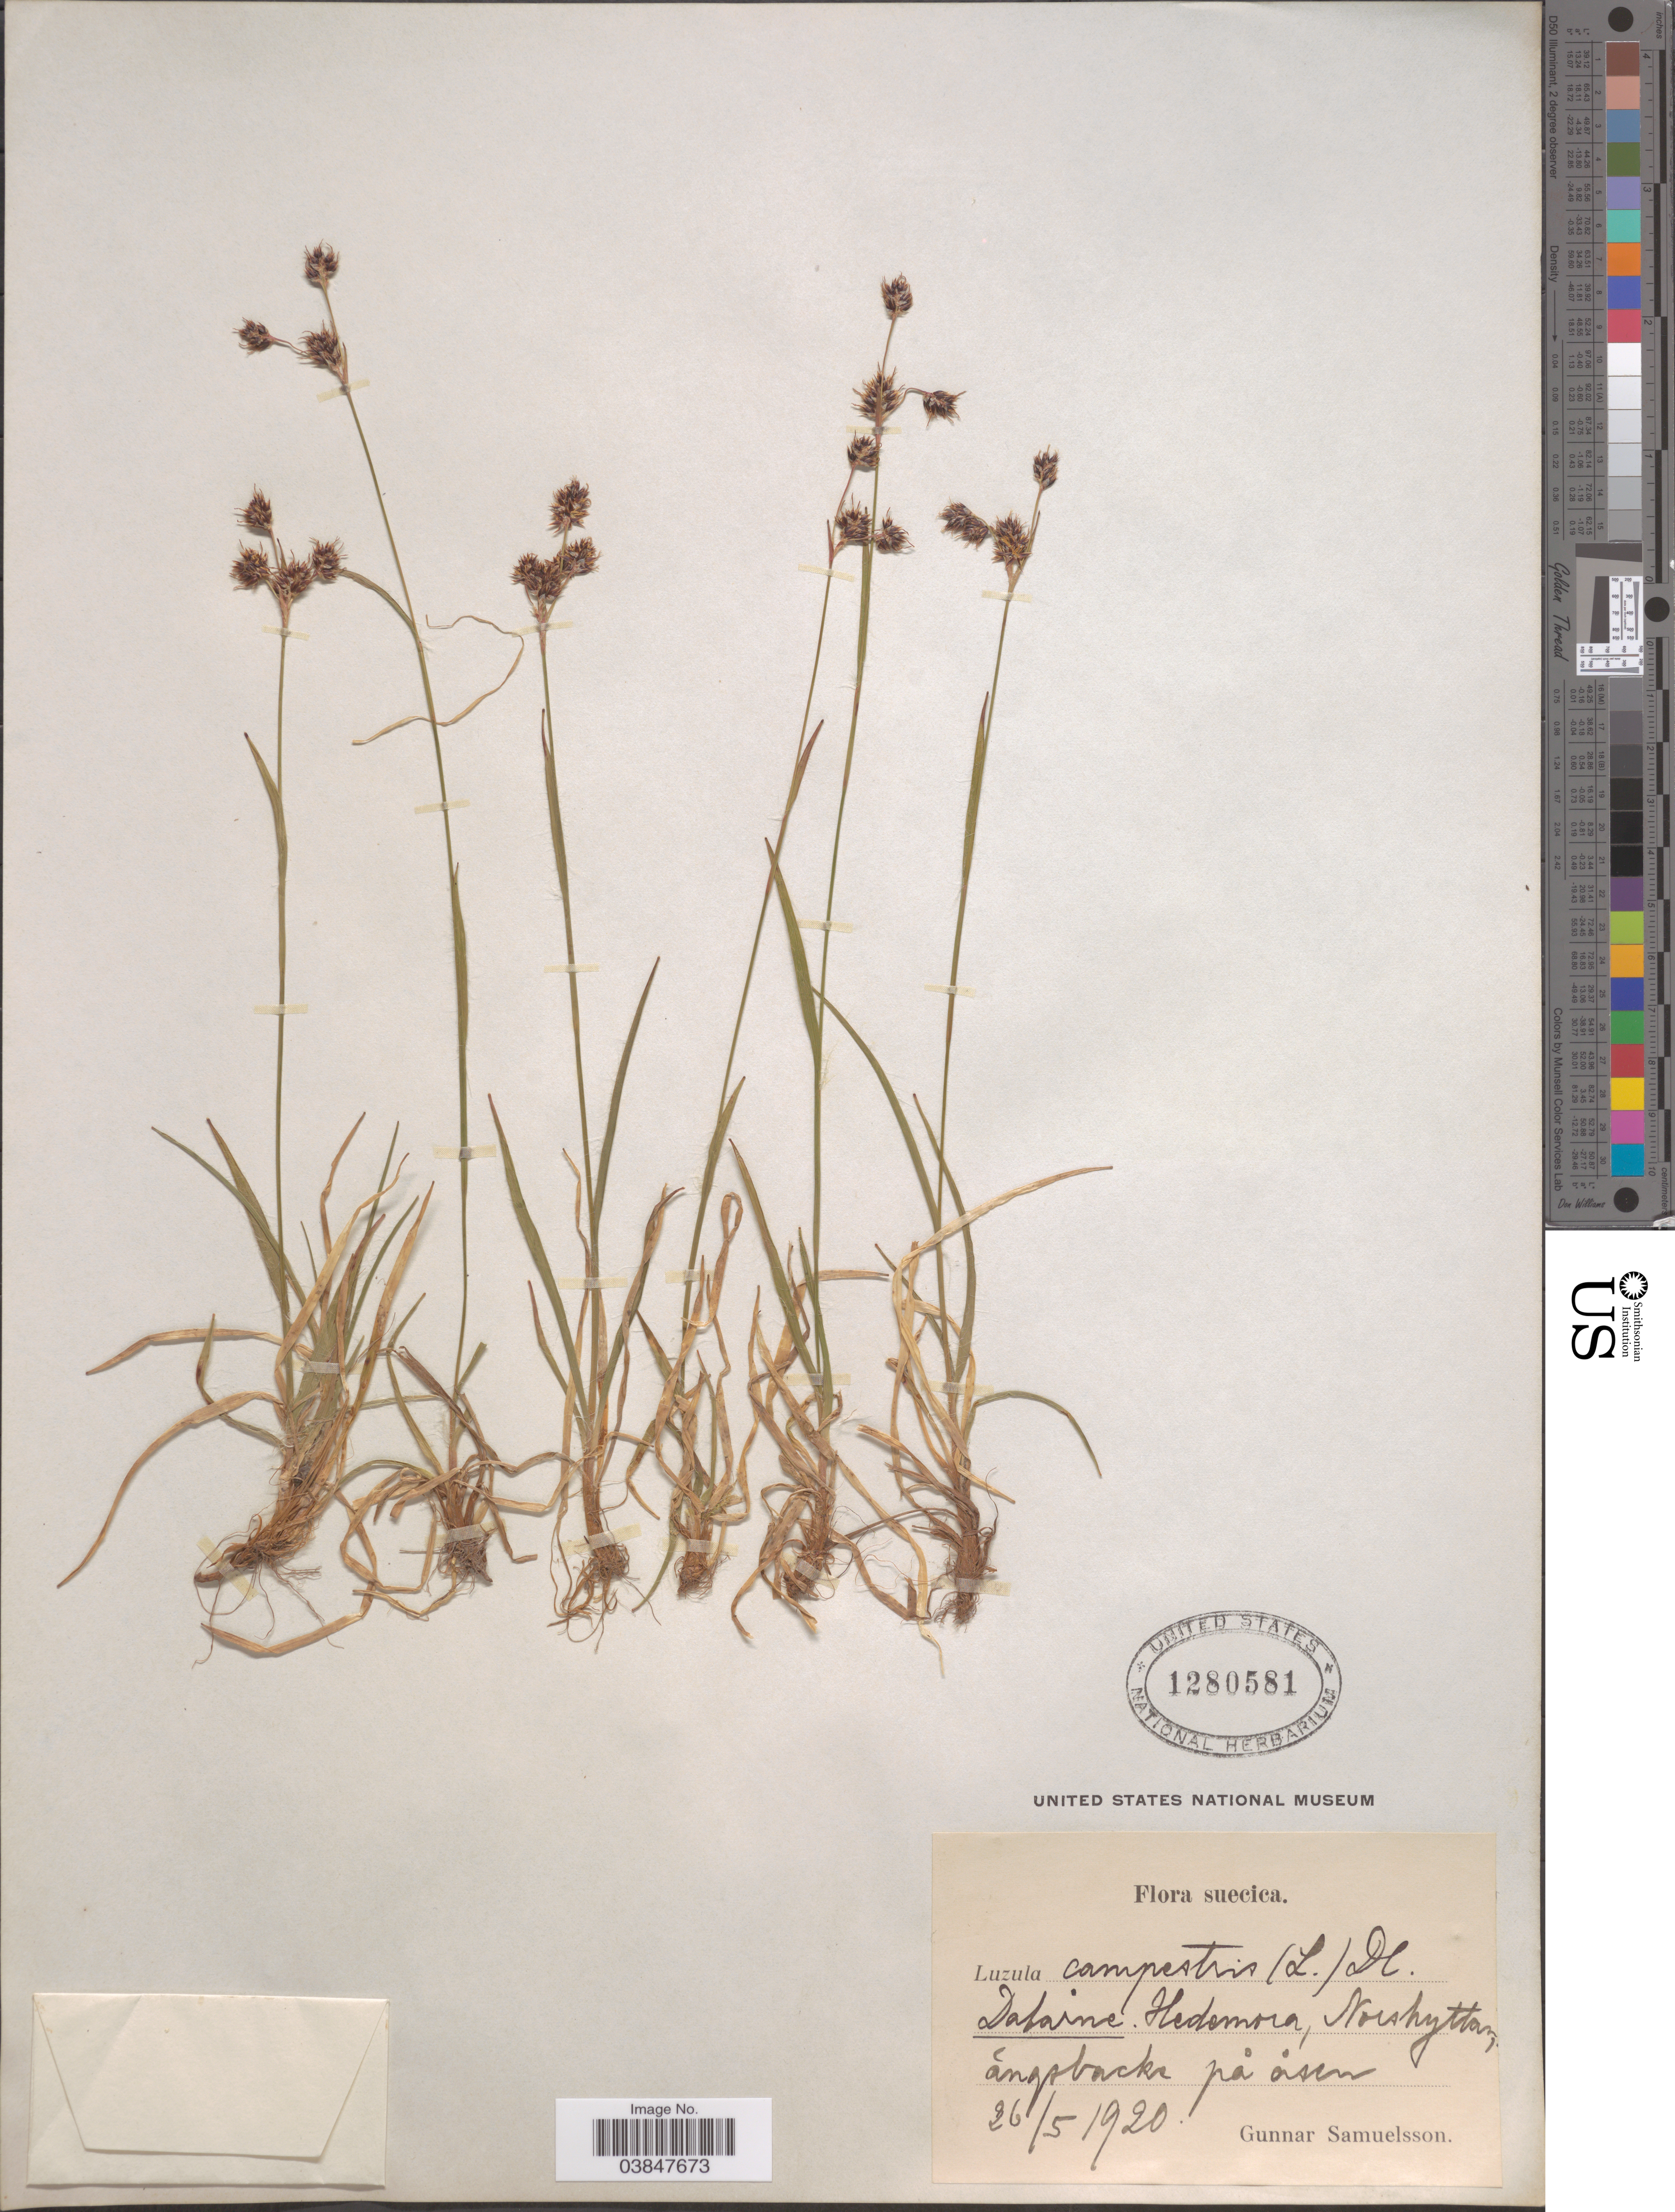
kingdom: Plantae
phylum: Tracheophyta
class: Liliopsida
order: Poales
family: Juncaceae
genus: Luzula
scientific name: Luzula campestris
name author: (L.) DC.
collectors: G. Samuelsson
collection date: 1920-05-26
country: Sweden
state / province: Dalarna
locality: Suecica. Dalarne. Hedomora, Norshyttan, angsbacks på åsen.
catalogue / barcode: US 1280581